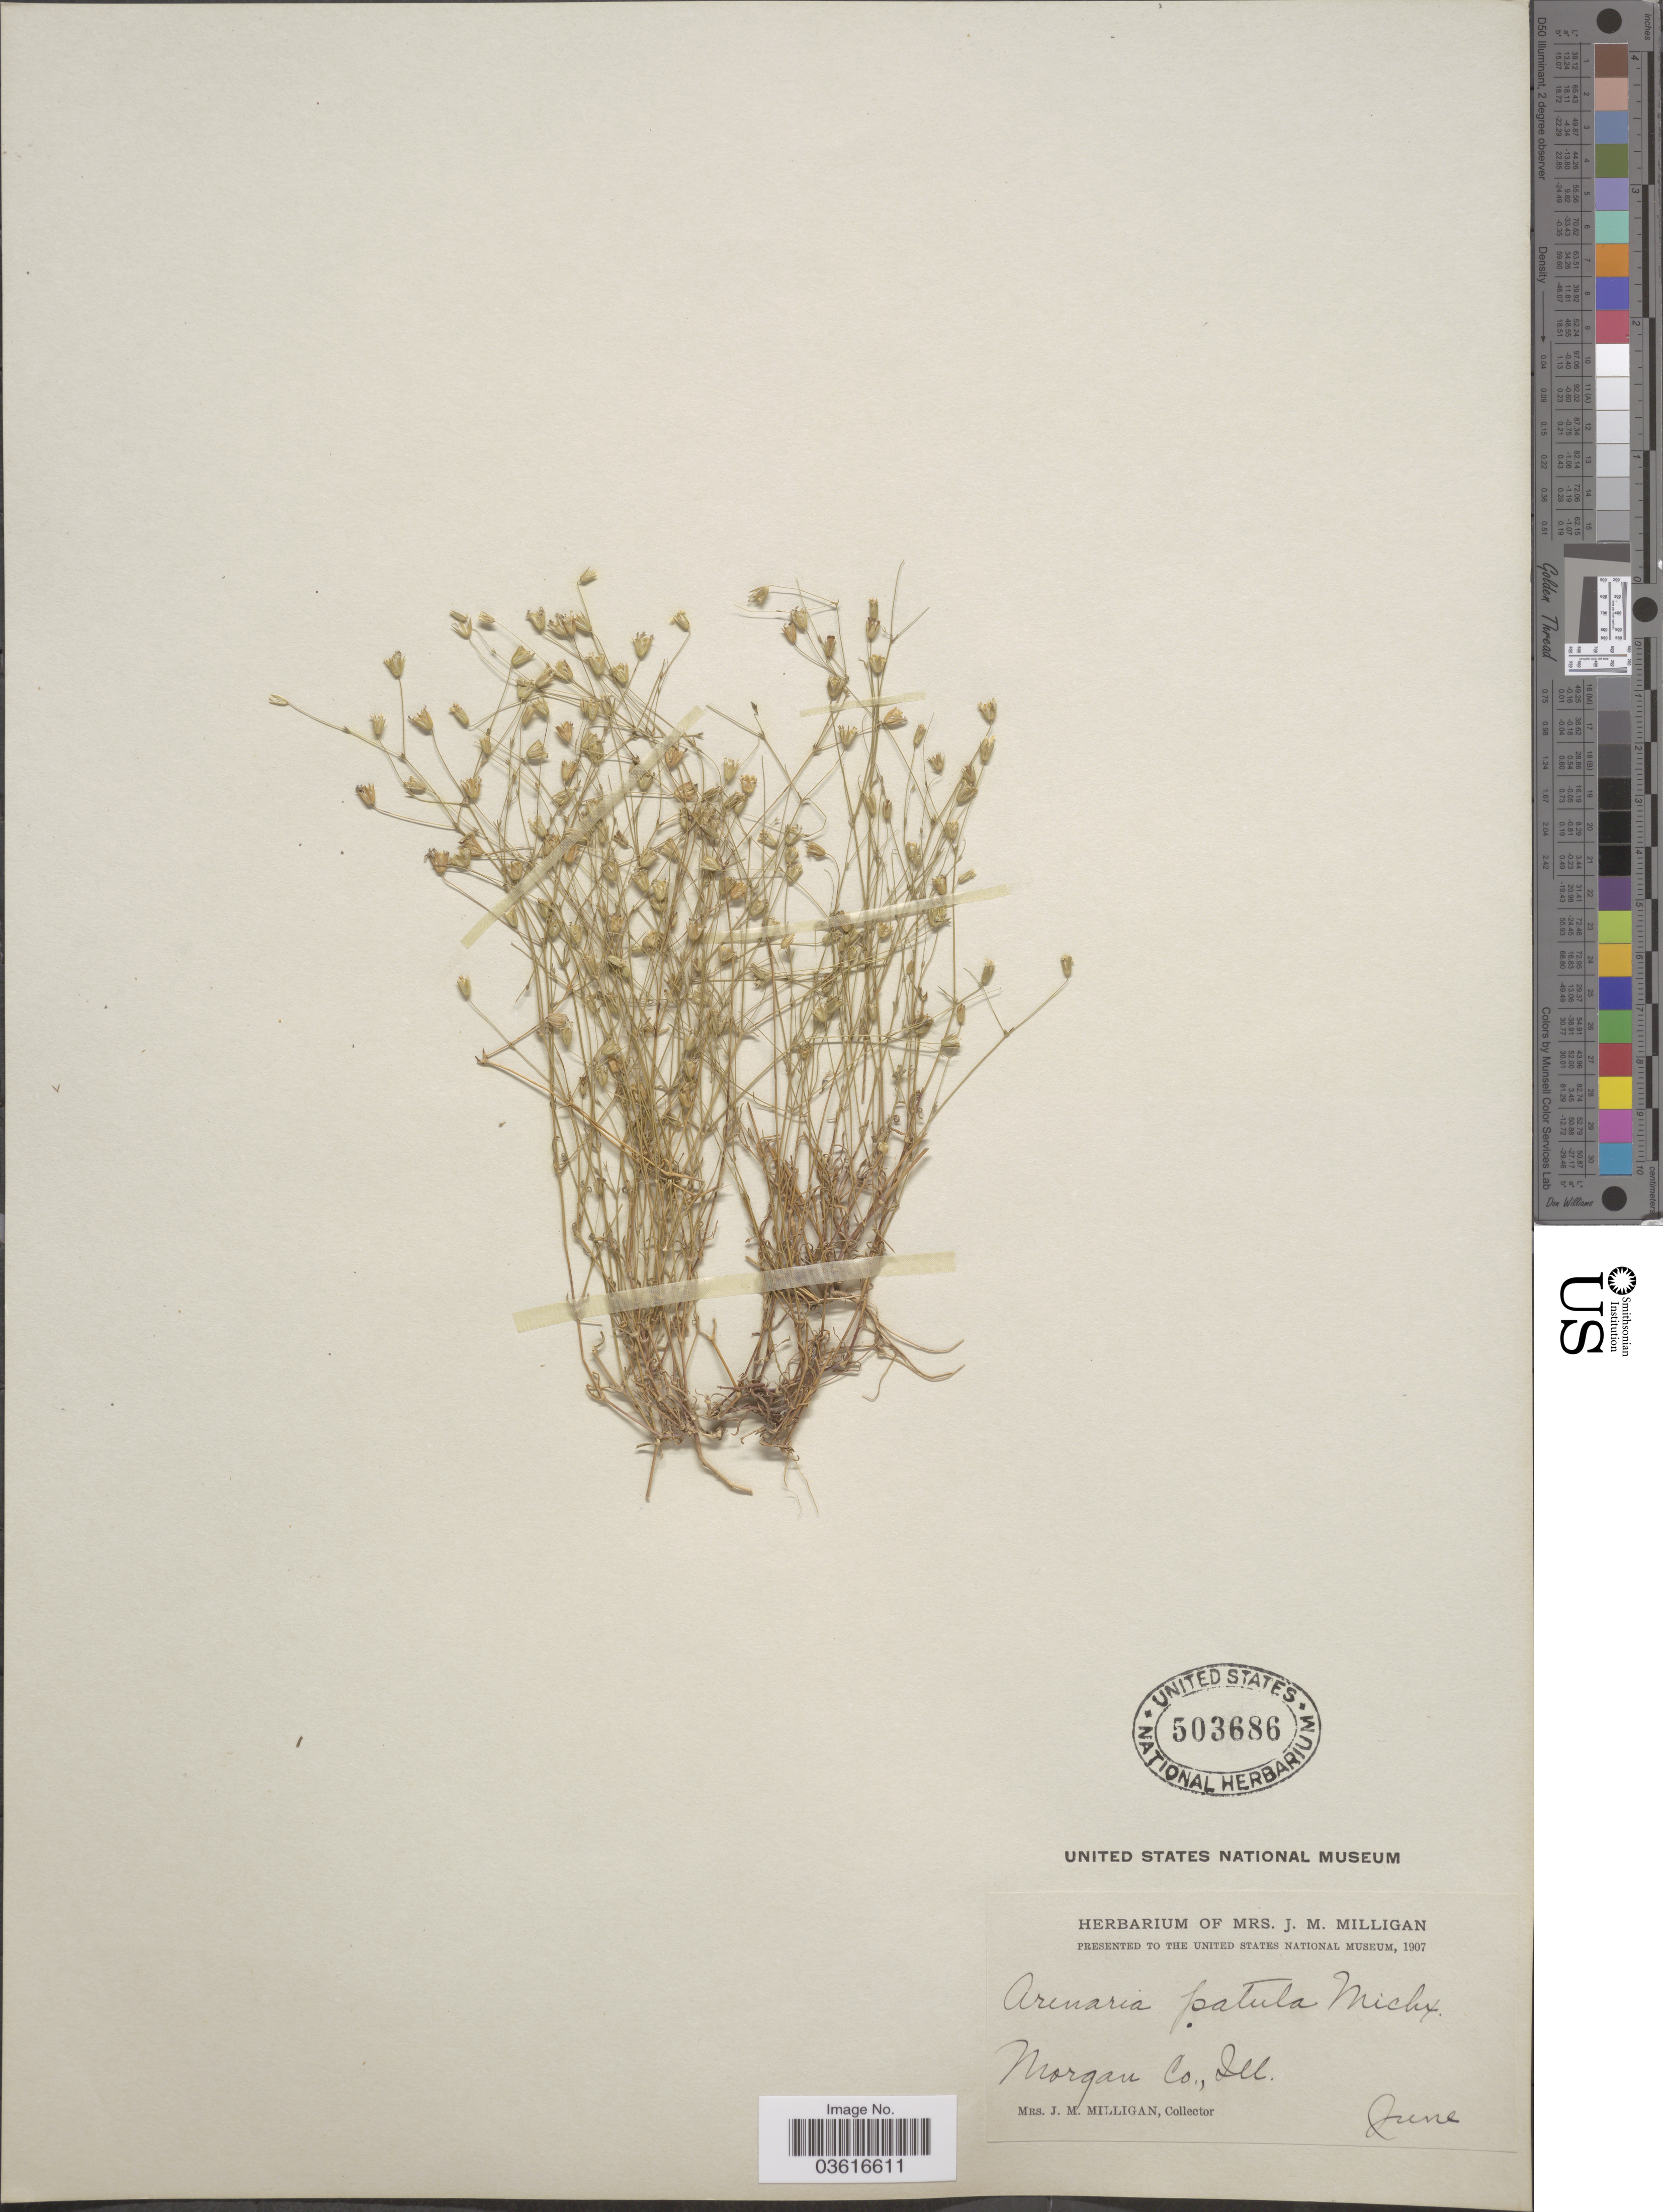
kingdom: Plantae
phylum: Tracheophyta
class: Magnoliopsida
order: Caryophyllales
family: Caryophyllaceae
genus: Minuartia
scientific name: Minuartia patula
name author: (Michx.) Mattf.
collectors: J. Milligan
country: United States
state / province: Illinois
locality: Morgan Co.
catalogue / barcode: US 503686